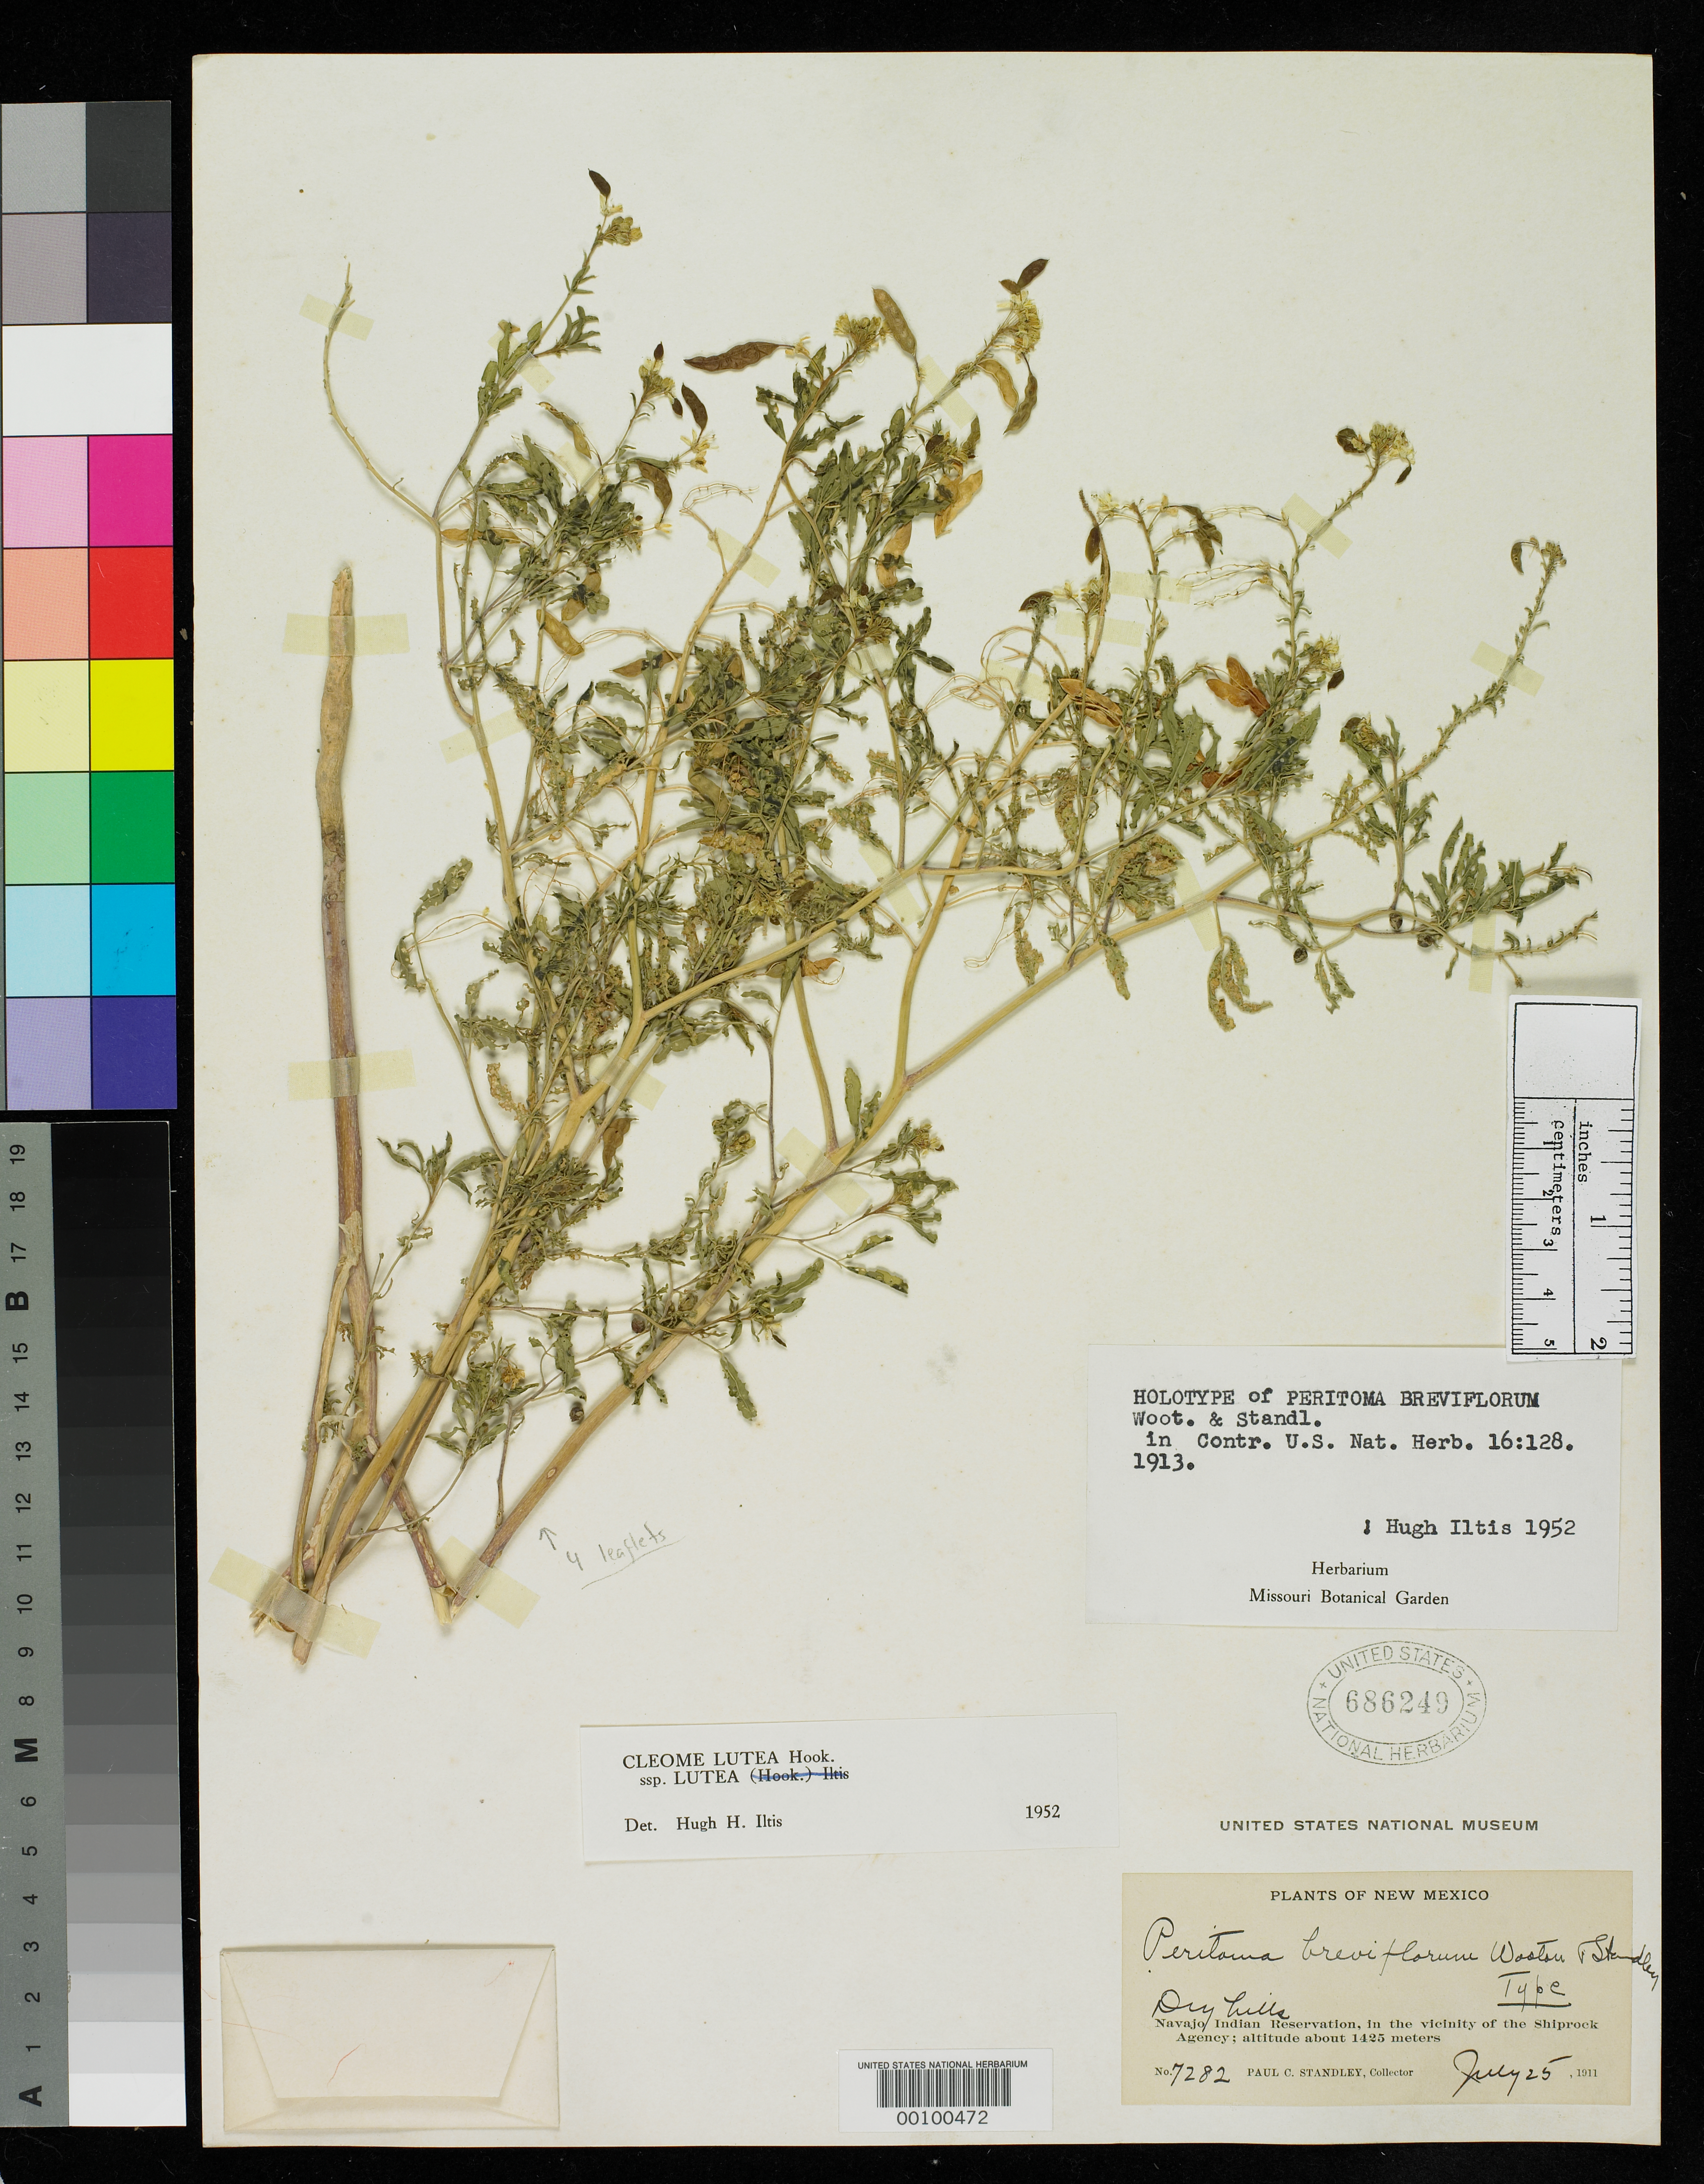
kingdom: Plantae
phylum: Tracheophyta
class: Magnoliopsida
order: Brassicales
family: Cleomaceae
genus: Peritoma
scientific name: Peritoma breviflorum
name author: Wooton & Standl.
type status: Holotype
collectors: P. C. Standley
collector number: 7282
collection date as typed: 25 Jul 1911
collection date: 1911-07-25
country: United States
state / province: New Mexico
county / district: San Juan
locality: Navajo Indian Reservation, Shiprock Agency.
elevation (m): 1425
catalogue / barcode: US 686249